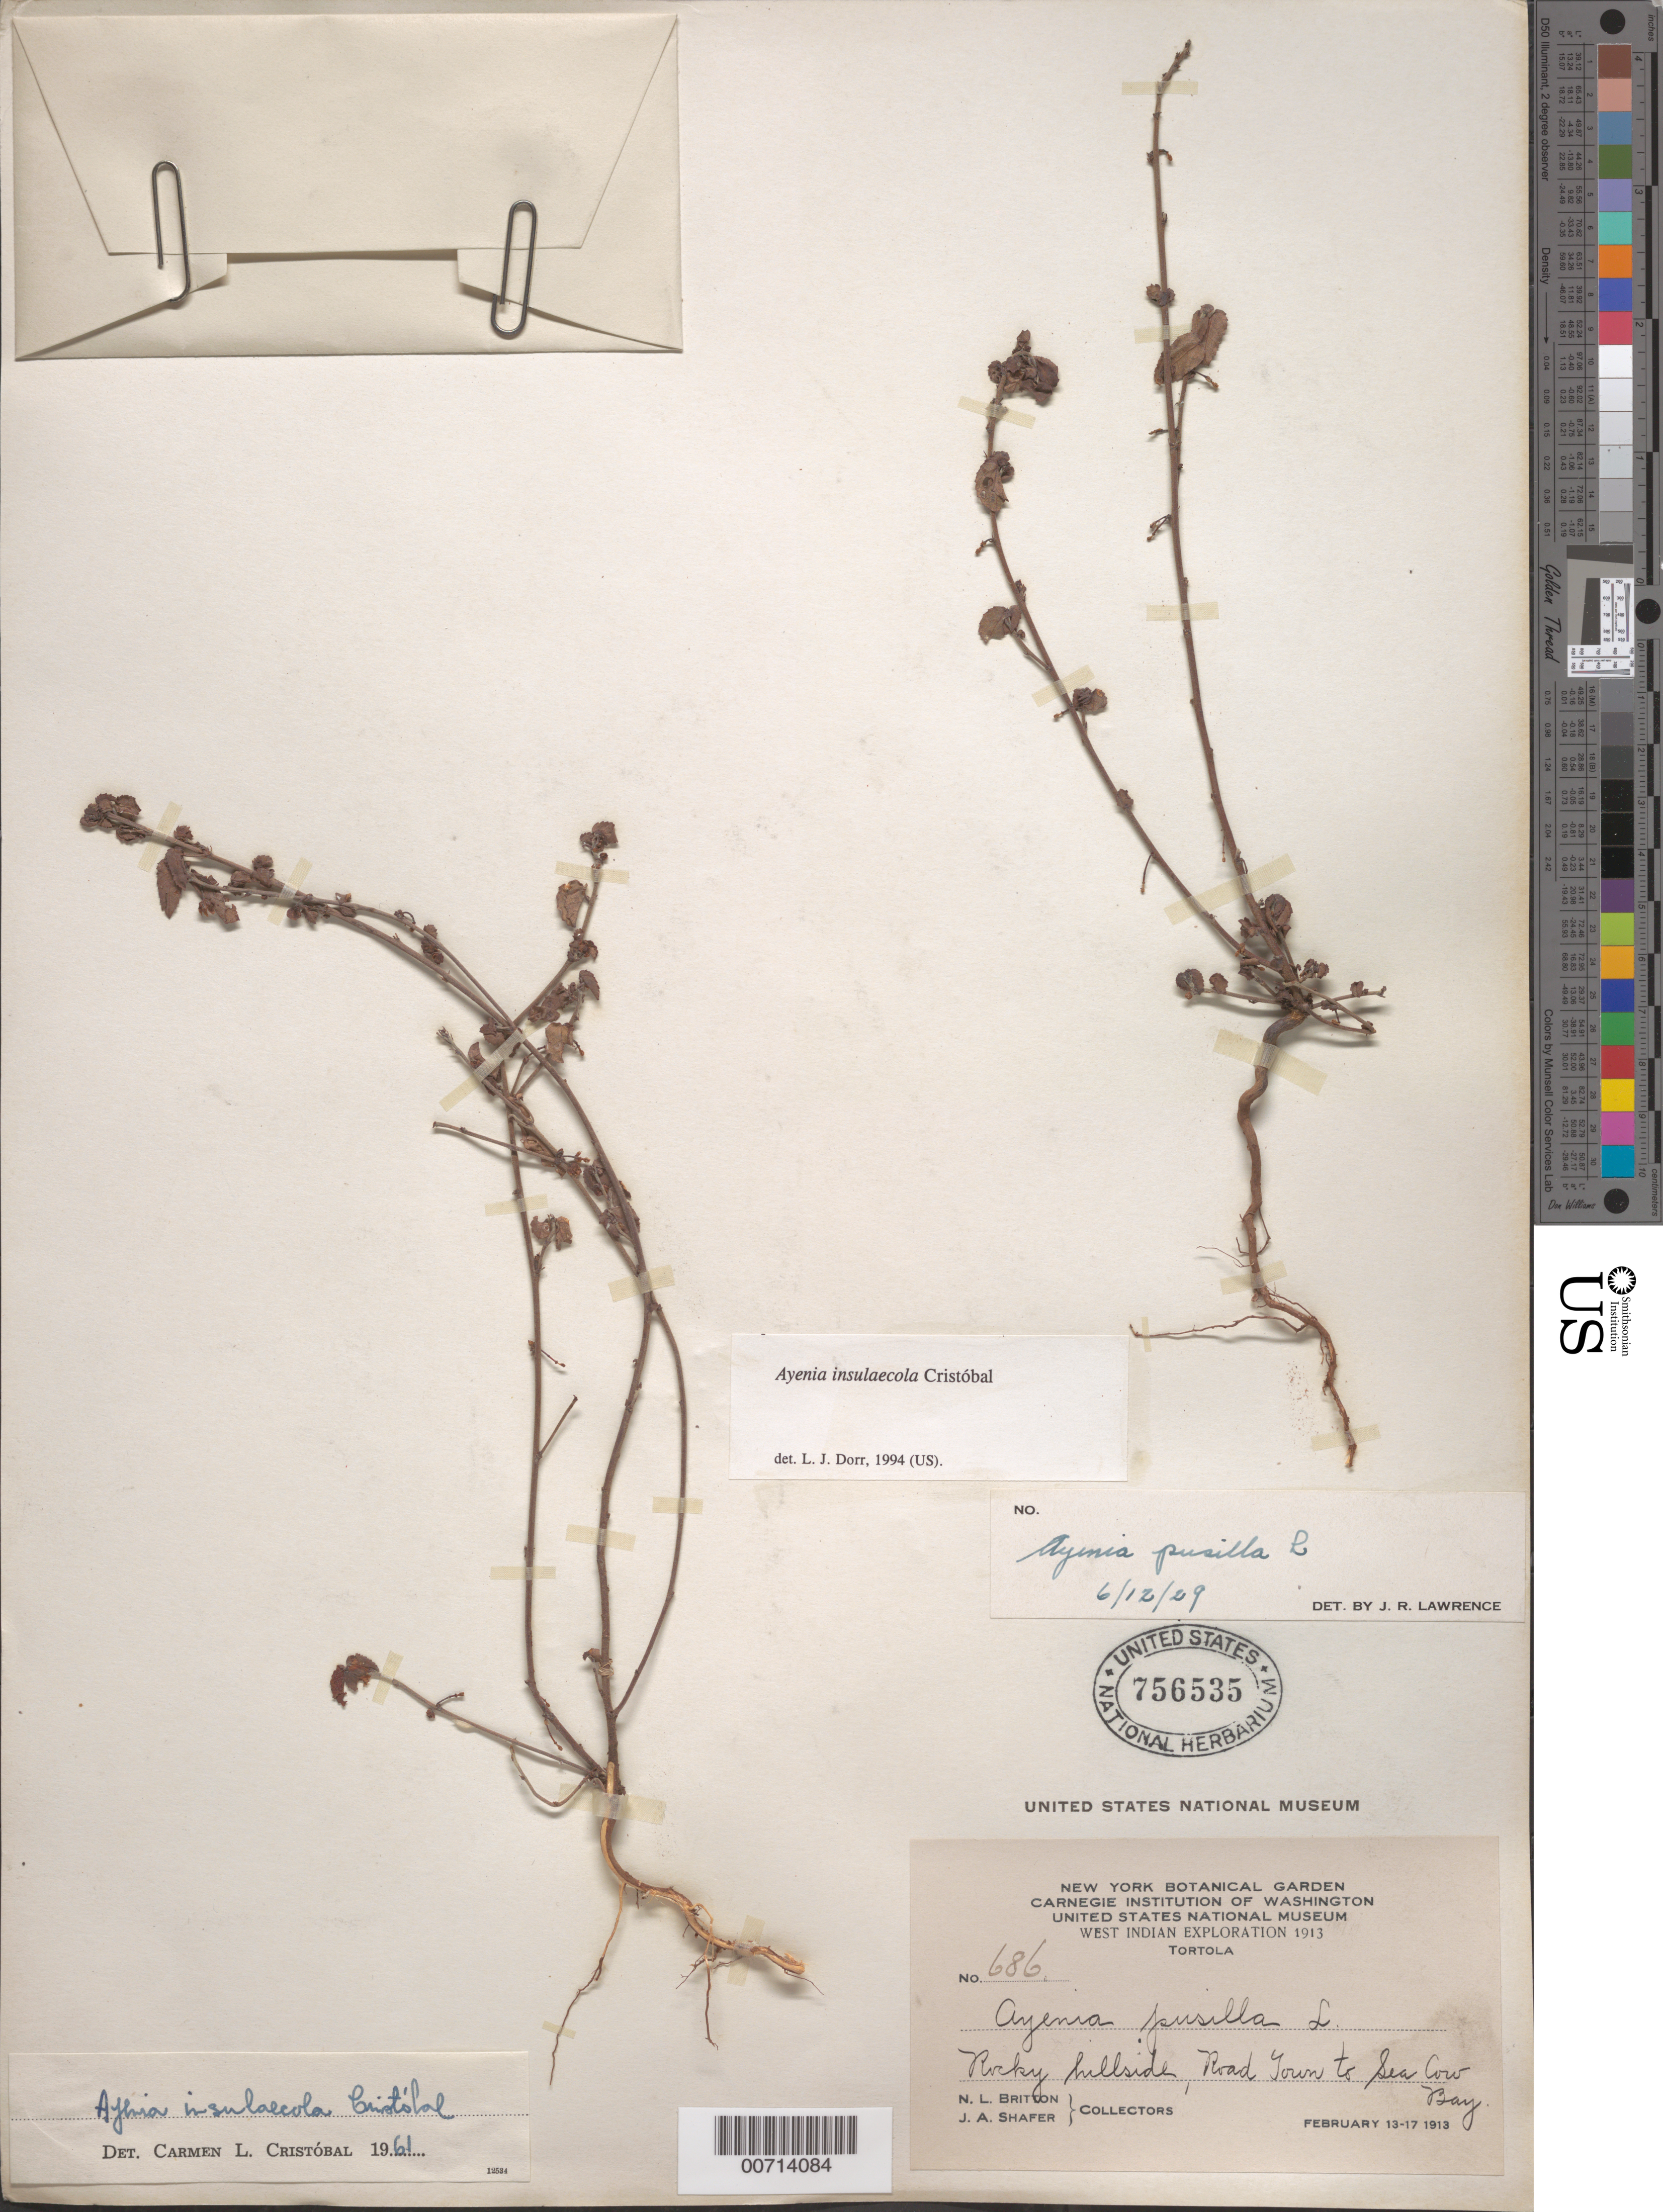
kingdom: Plantae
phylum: Tracheophyta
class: Magnoliopsida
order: Malvales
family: Malvaceae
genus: Ayenia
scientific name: Ayenia insulicola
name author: Cristóbal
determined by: Dorr, L. J., (BOT), Smithsonian Institution - National Museum of Natural History (UNITED STATES)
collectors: N. Britton & J. A. Shafer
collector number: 686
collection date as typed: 13 Feb 1913 to 17 Feb 1913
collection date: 1913-02-13/1913-02-17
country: British Virgin Islands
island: Tortola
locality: Road Town to Sea Cow Bay.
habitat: Rocky hillside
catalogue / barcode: US 756535